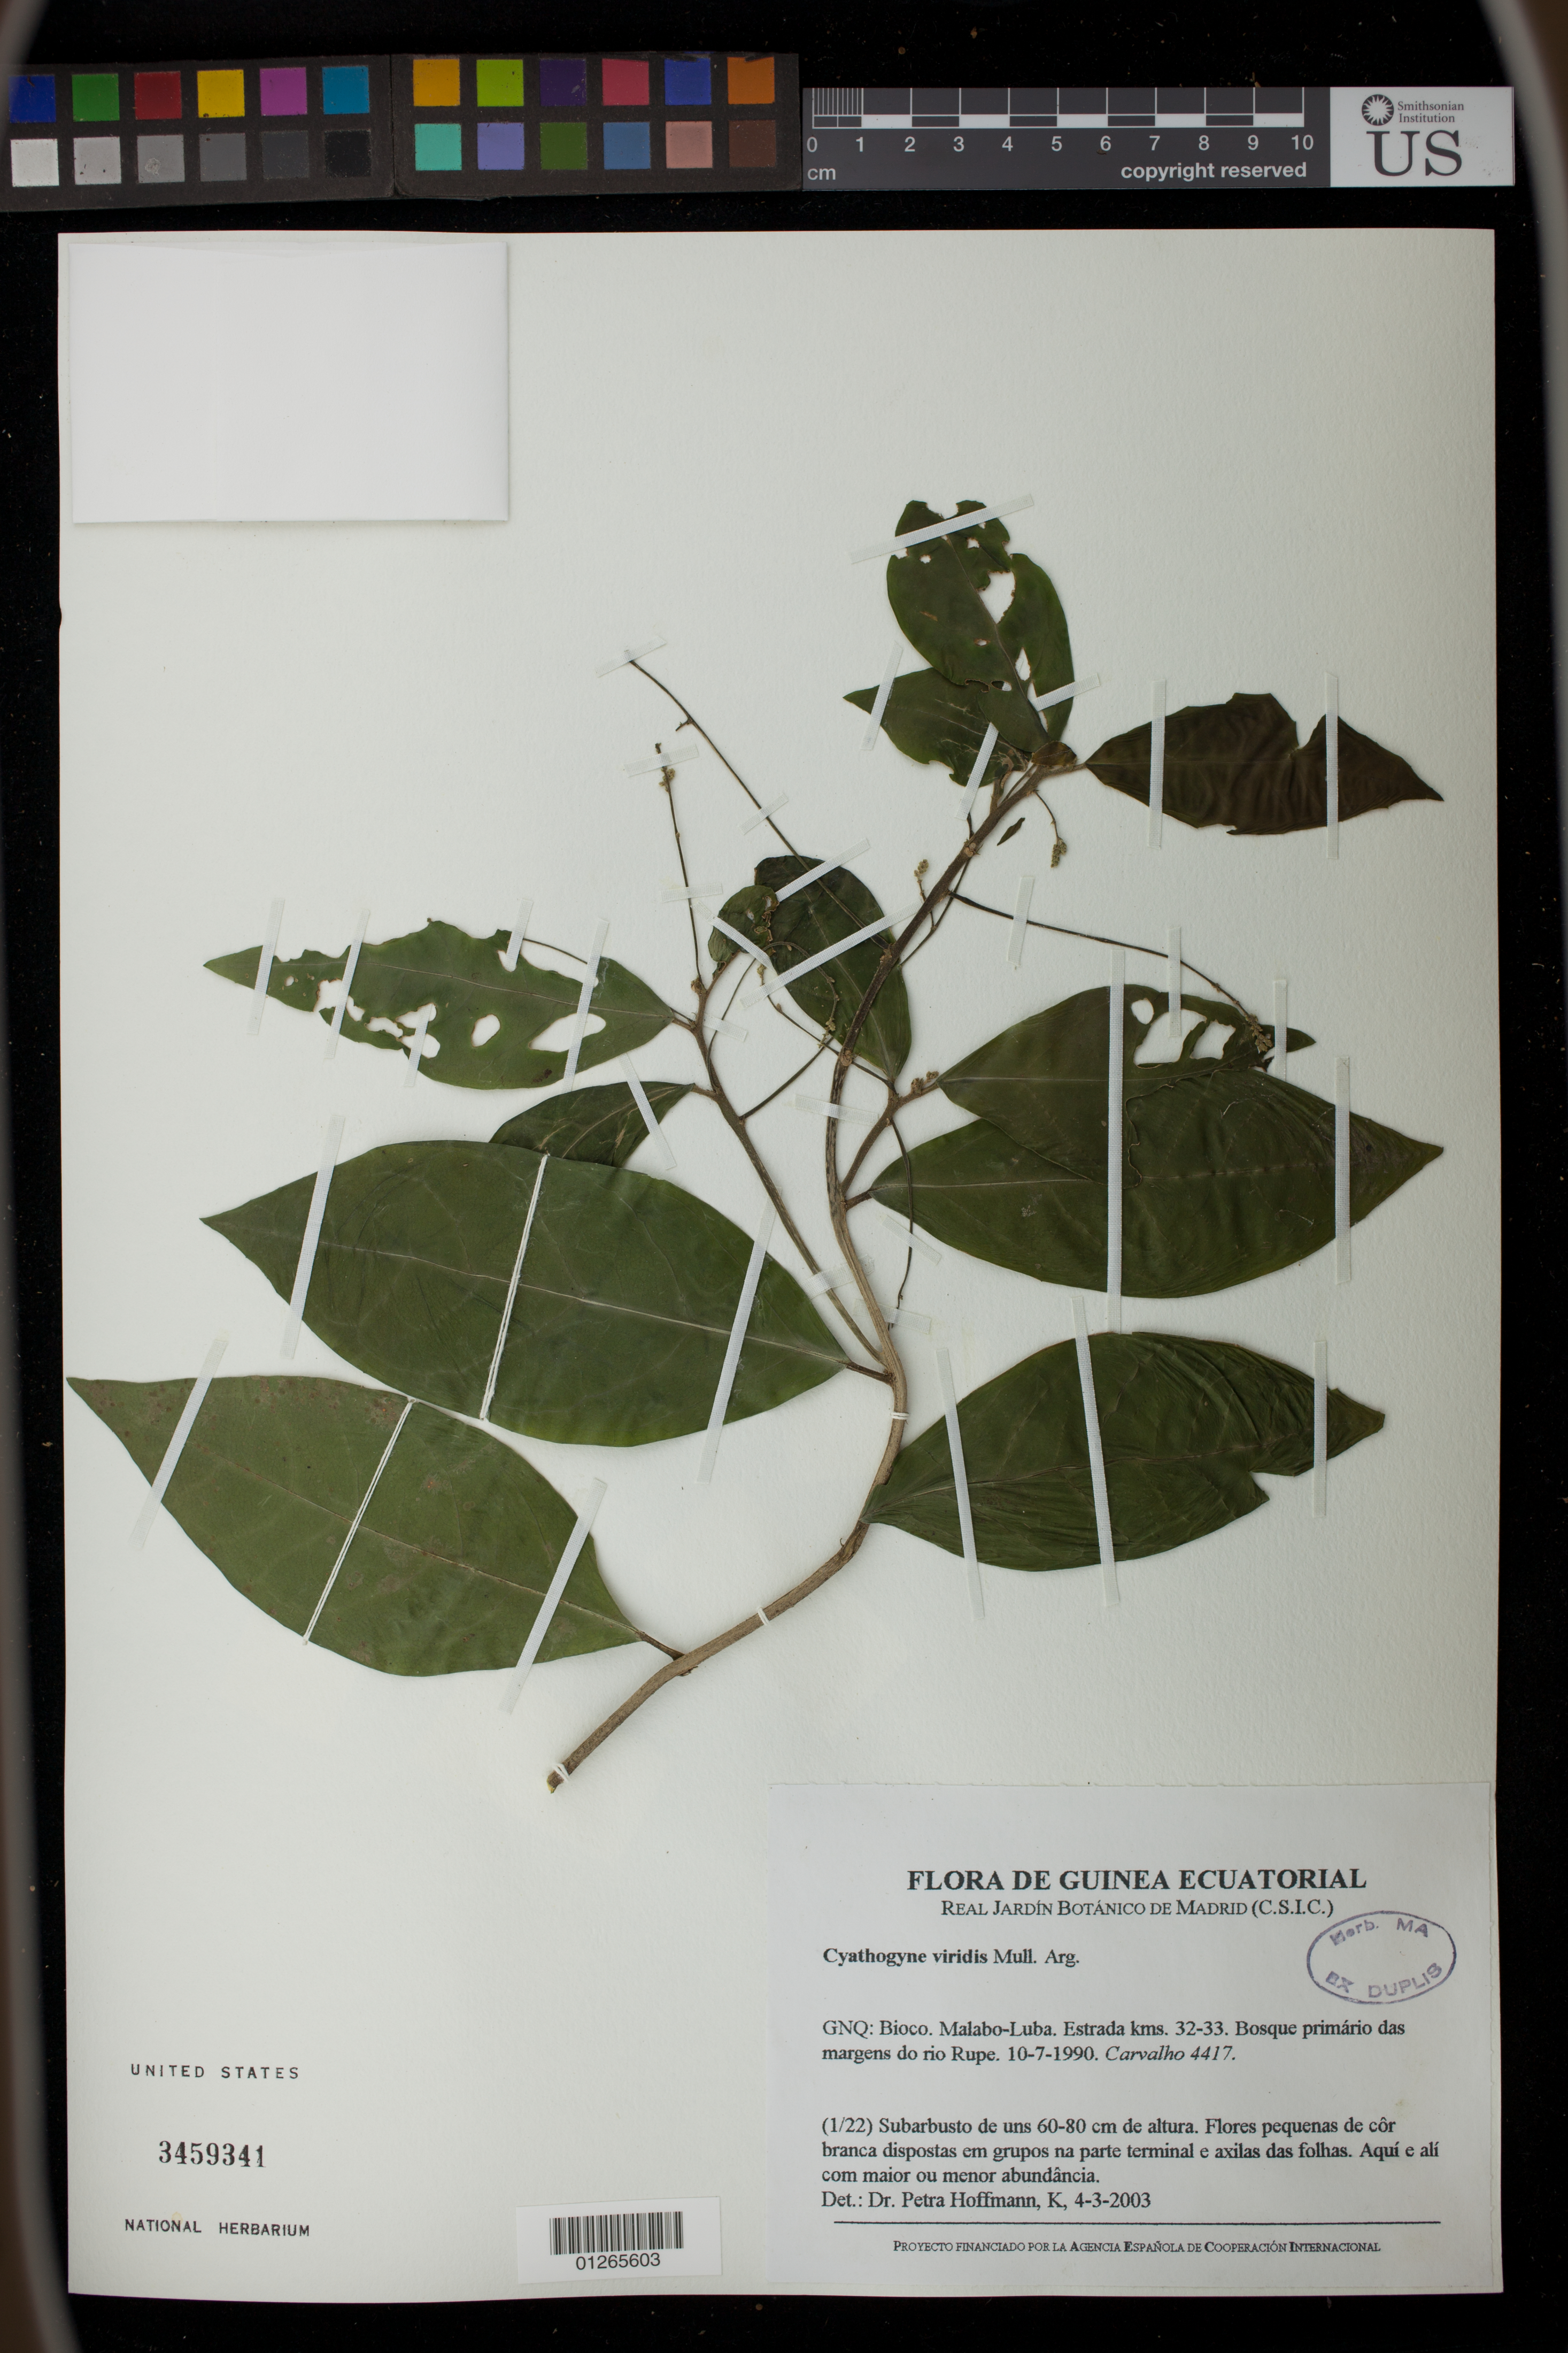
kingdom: Plantae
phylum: Tracheophyta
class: Magnoliopsida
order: Malpighiales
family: Phyllanthaceae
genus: Cyathogyne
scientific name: Cyathogyne viridis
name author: Müll. Arg.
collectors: Carvalho, --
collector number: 4417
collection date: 1990-10-07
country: Equatorial Guinea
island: Bioko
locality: Comur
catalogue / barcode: US 3459341